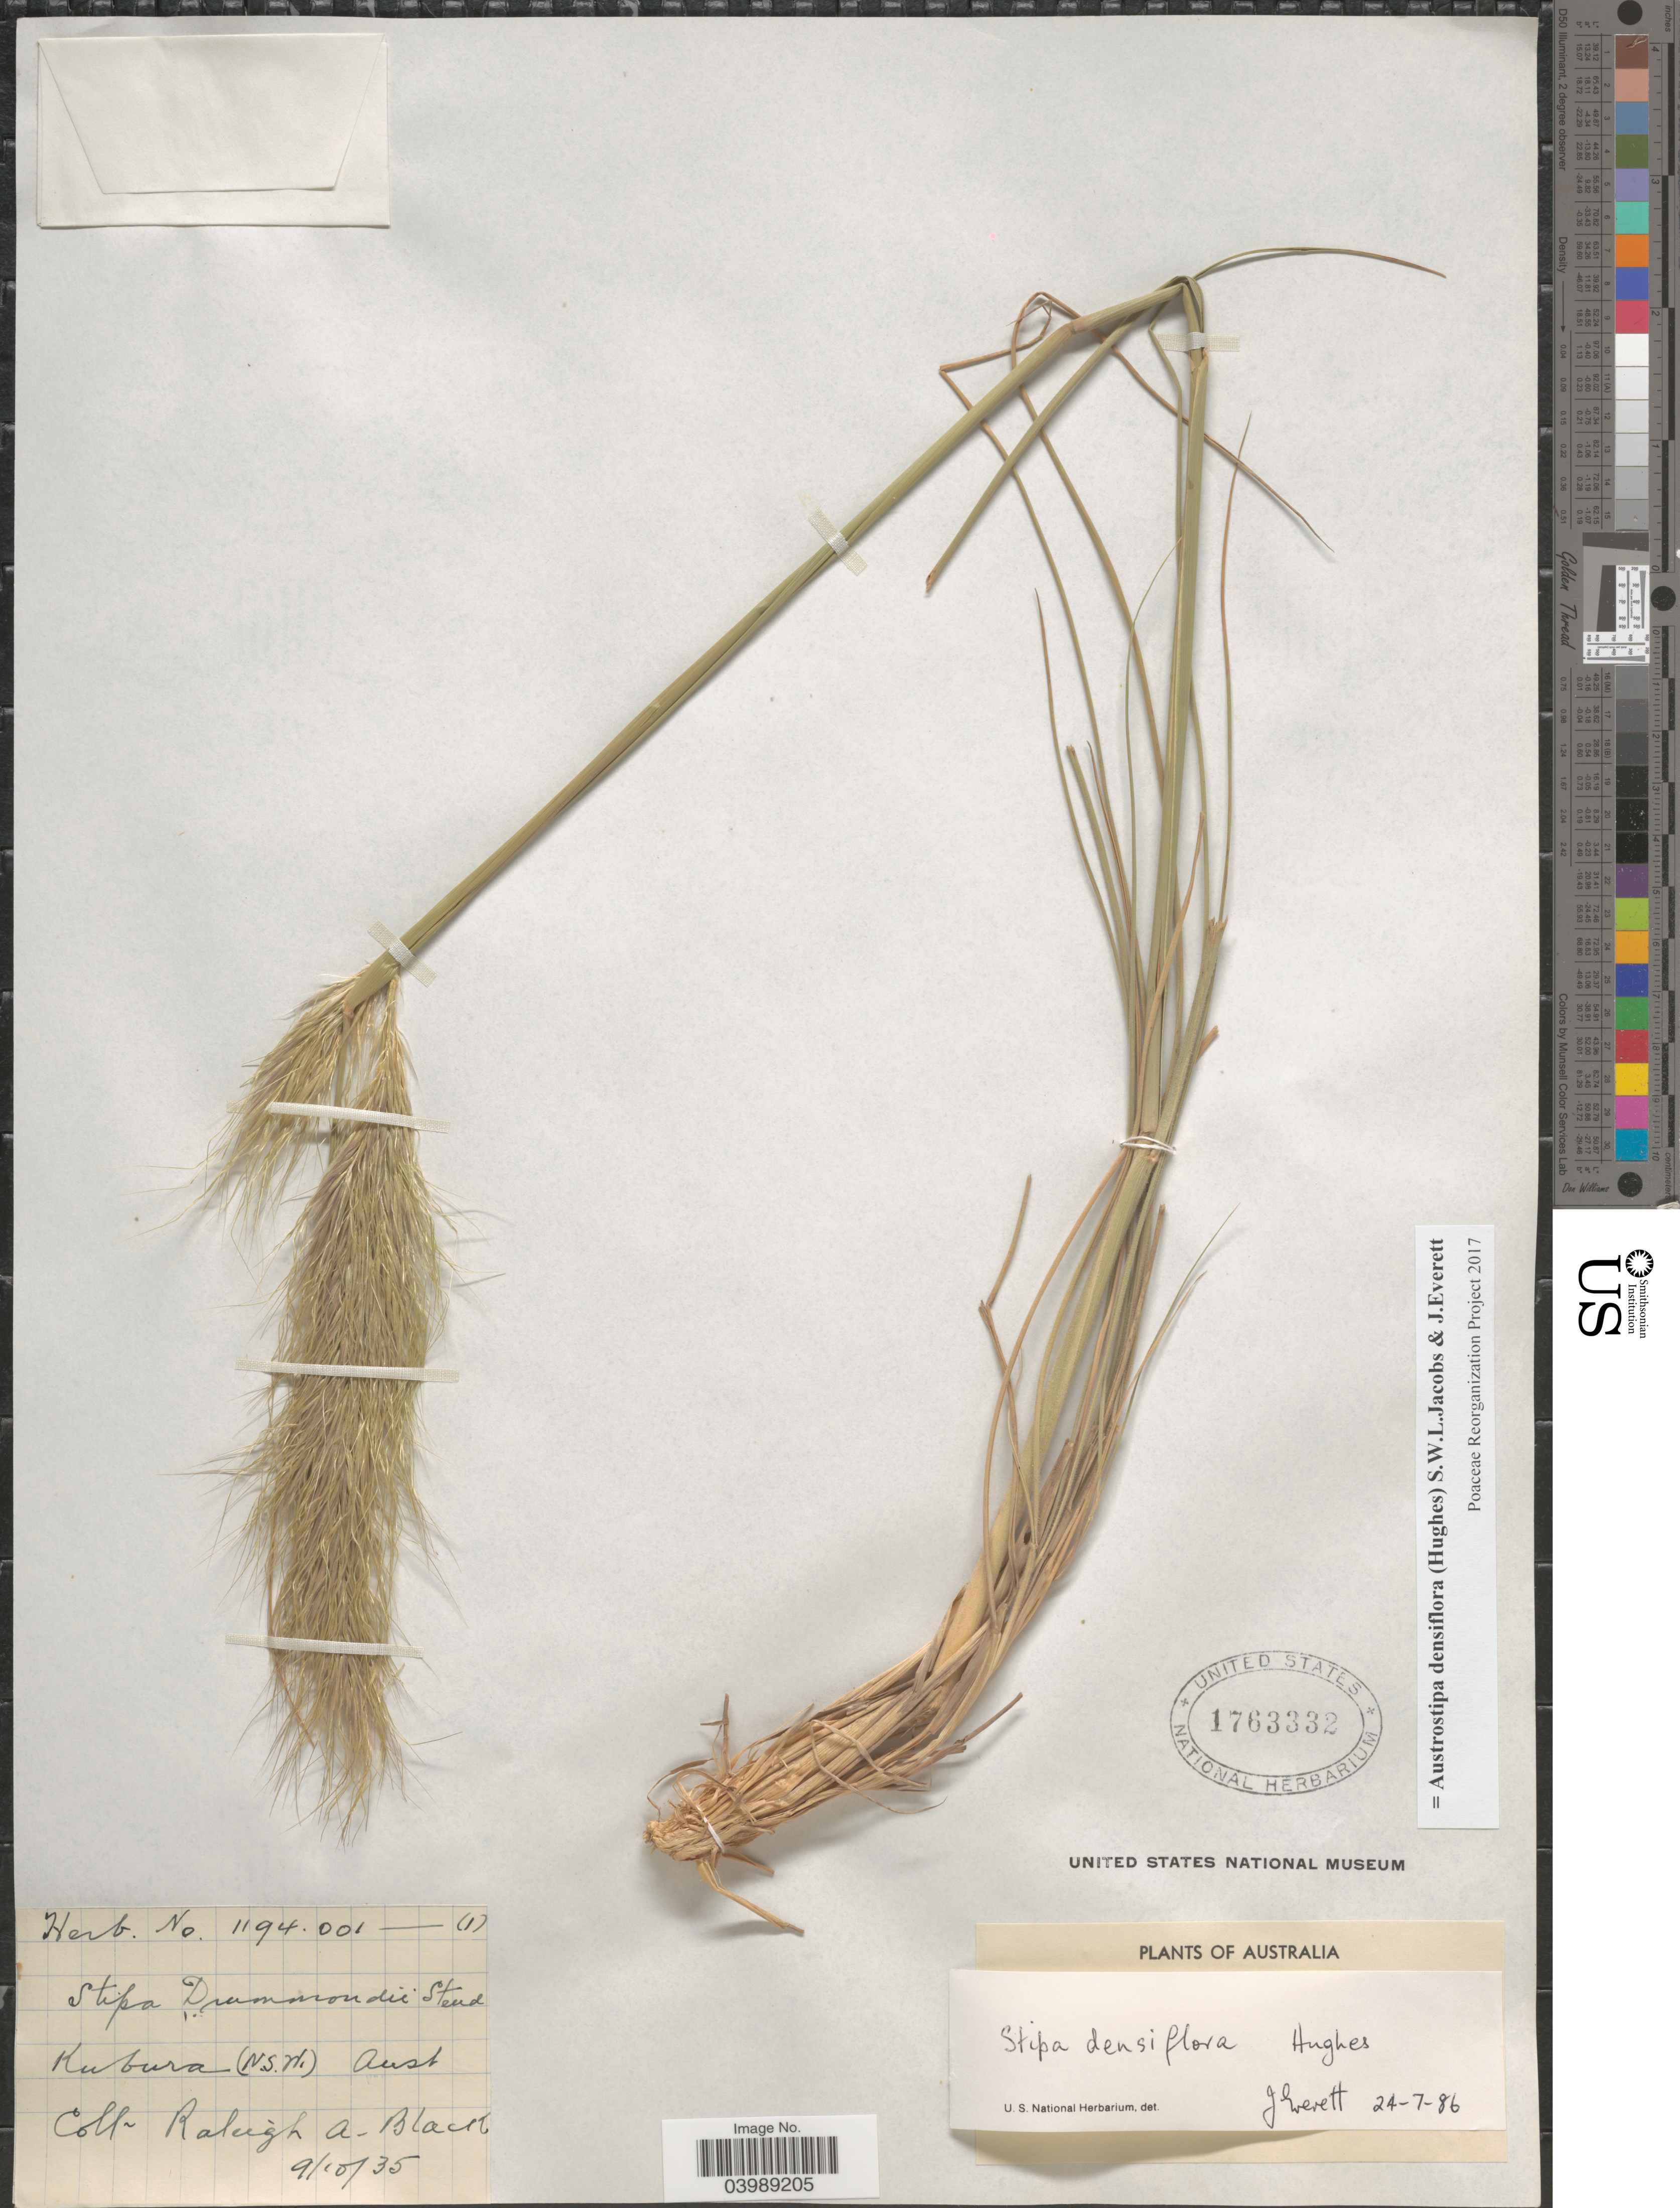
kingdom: Plantae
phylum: Tracheophyta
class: Liliopsida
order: Poales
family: Poaceae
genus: Austrostipa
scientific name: Austrostipa densiflora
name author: (Hughes) S.W.L. Jacobs & J. Everett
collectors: R. A. Black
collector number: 1194.001/1*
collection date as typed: Transcribed d/m/y: 9/10/35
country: Australia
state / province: New South Wales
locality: Kubura.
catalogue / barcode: US 1763332